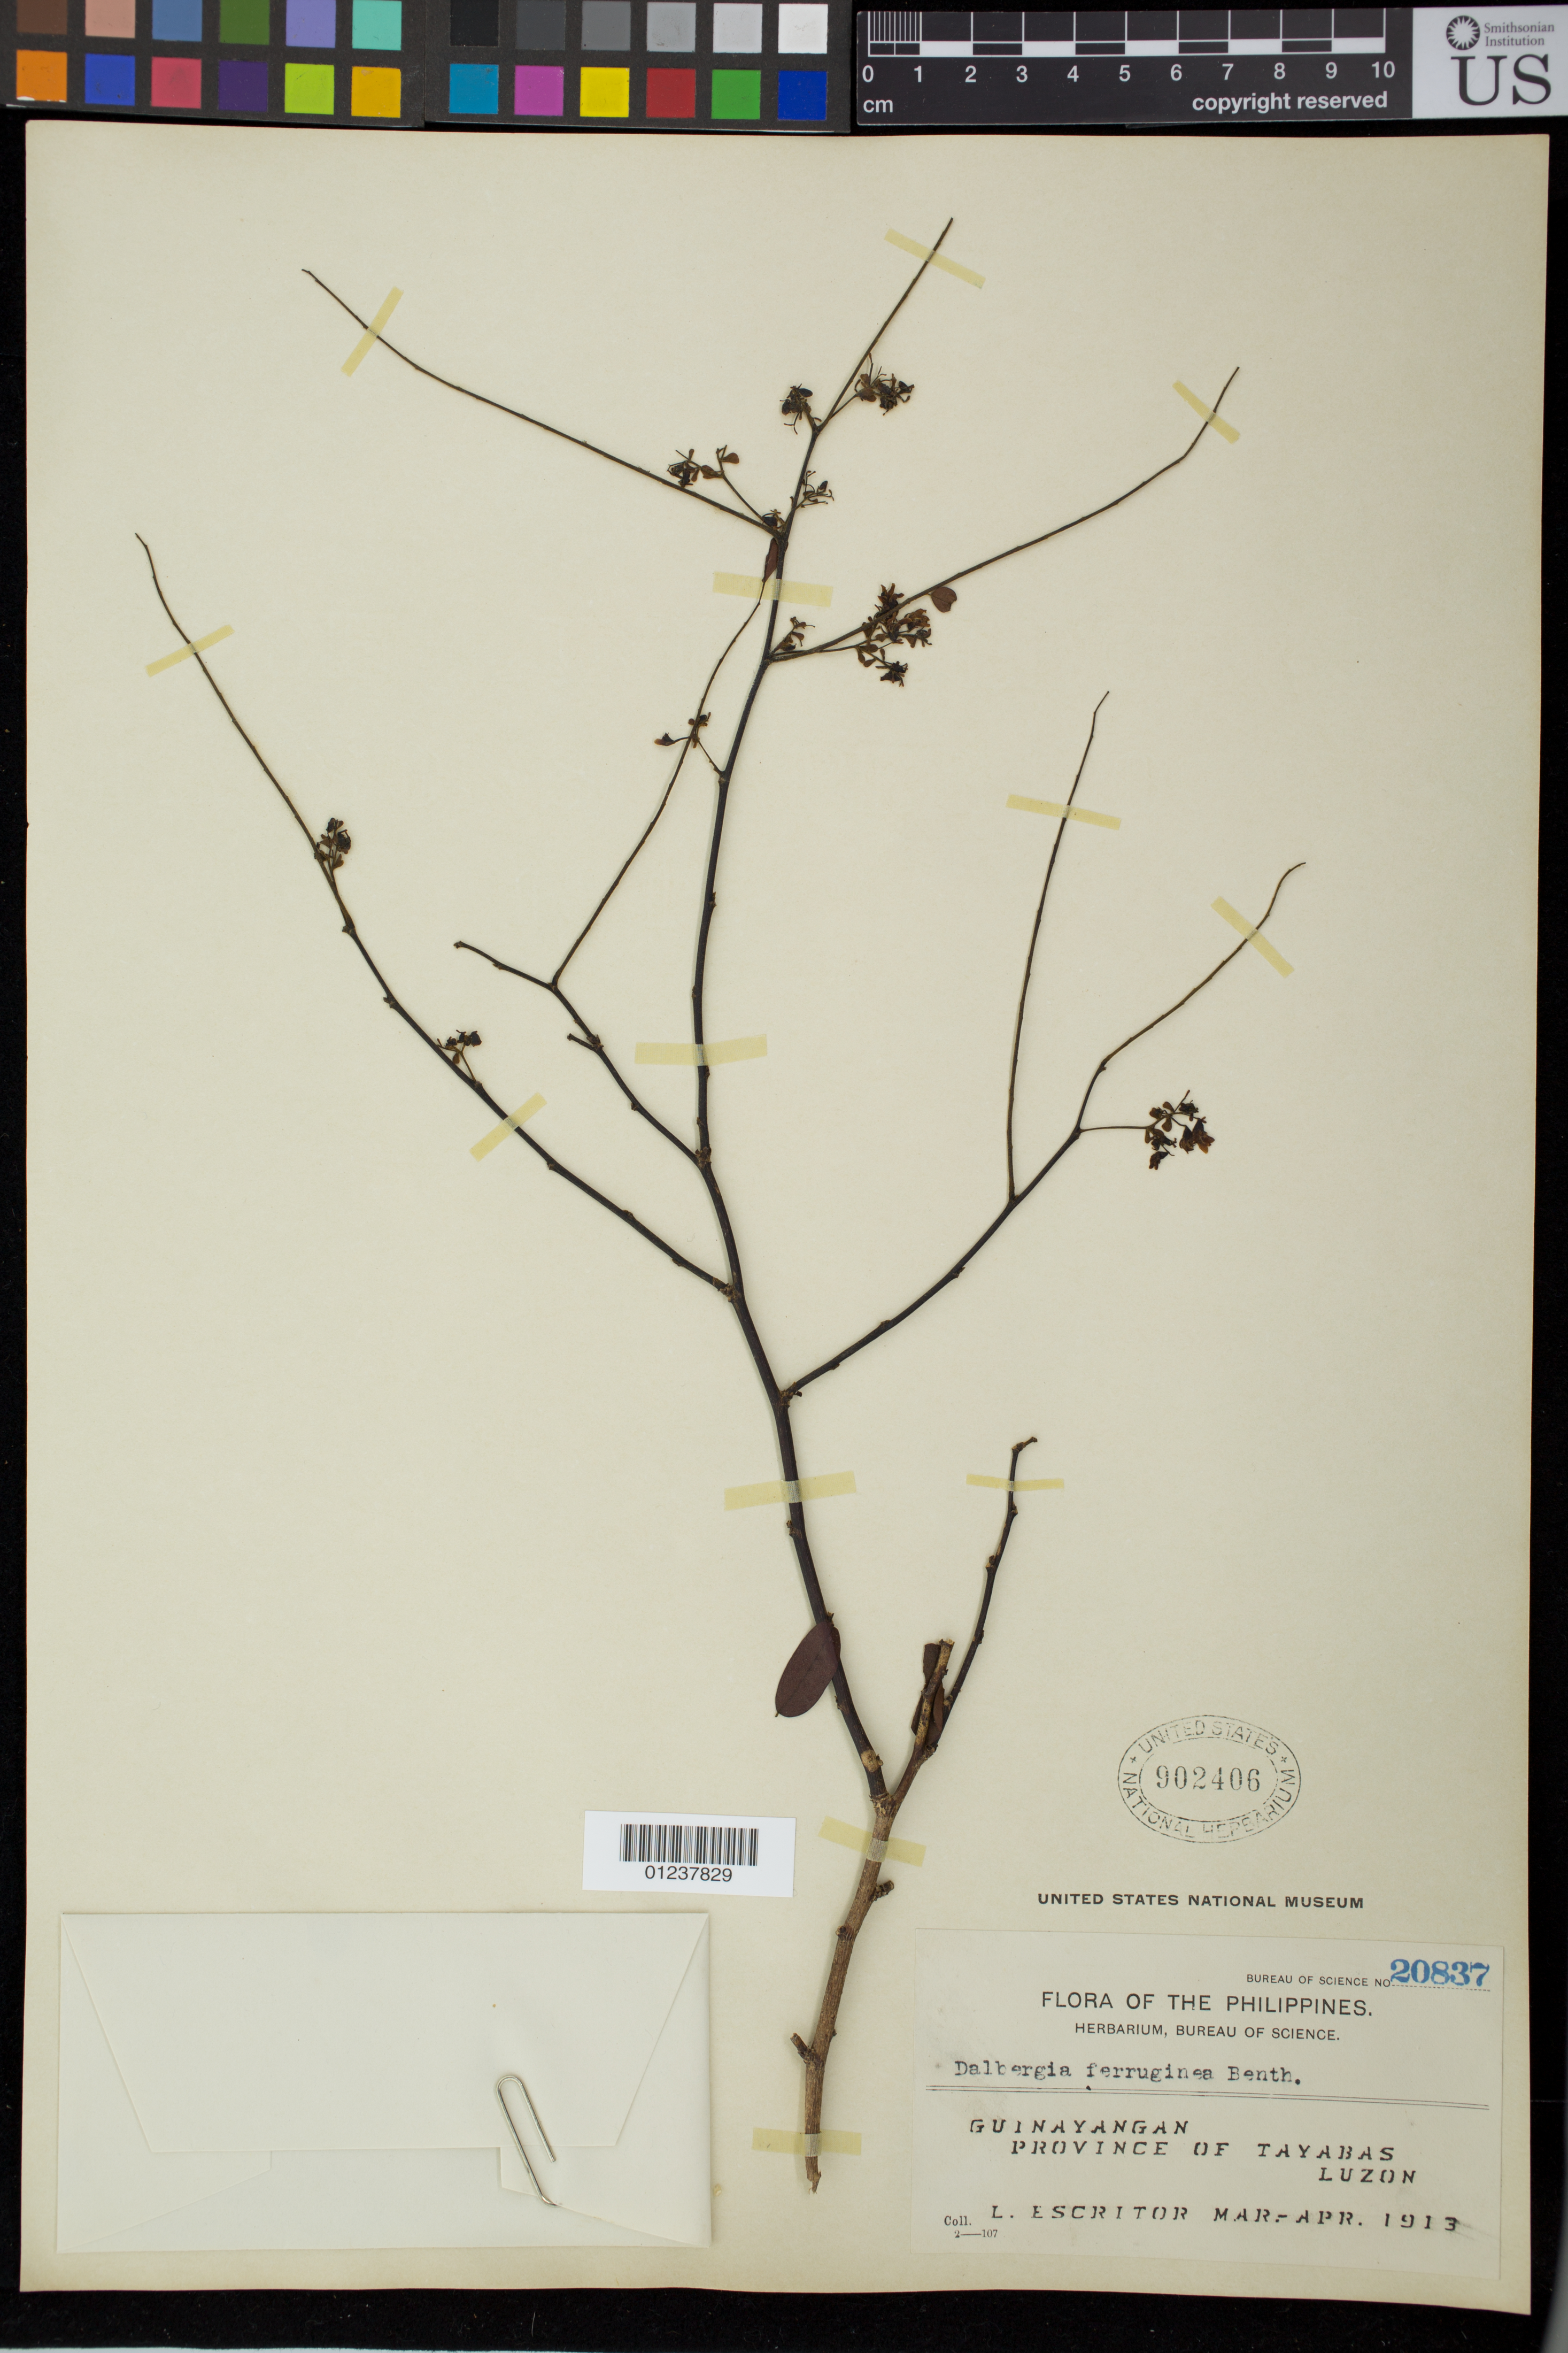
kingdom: Plantae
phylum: Tracheophyta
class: Magnoliopsida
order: Fabales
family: Fabaceae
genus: Dalbergia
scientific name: Dalbergia ferruginea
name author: Roxb.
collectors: L. Escritor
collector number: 20837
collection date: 1913-03/1913-04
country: Philippines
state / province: Calabarzon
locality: Guinayangan, Province of Tayabas. Island of Luzon.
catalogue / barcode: US 902406